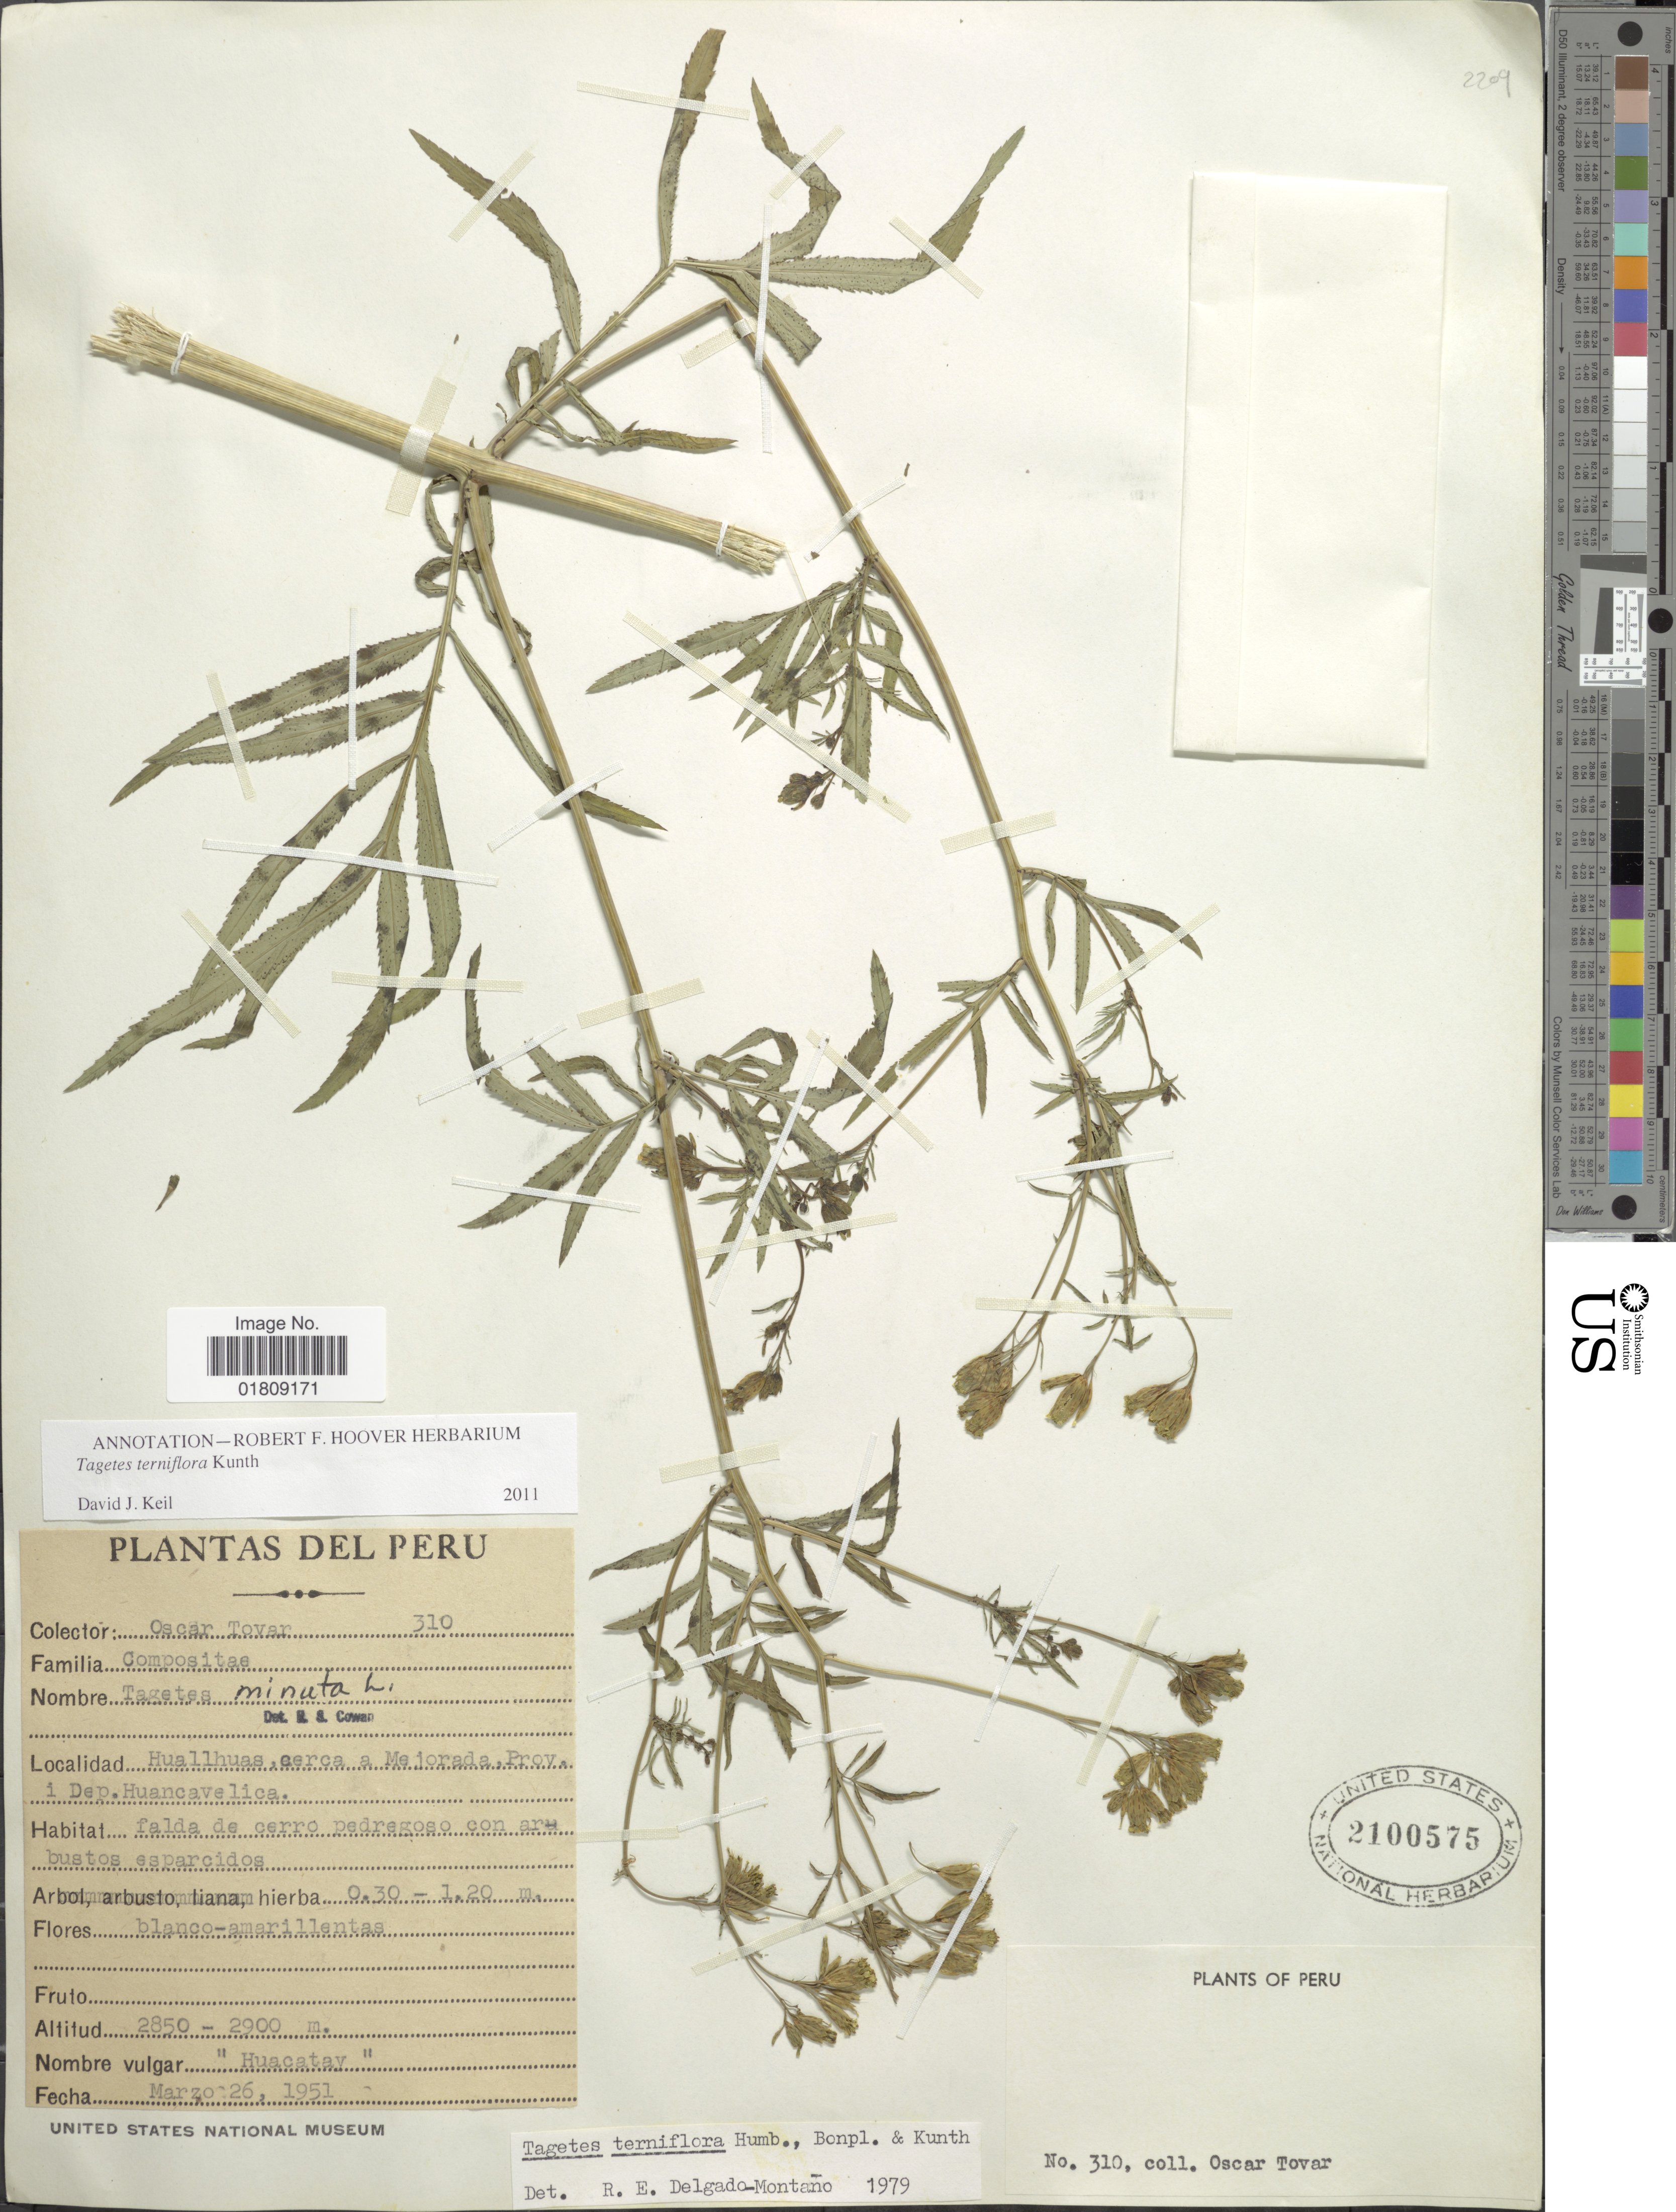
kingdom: Plantae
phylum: Tracheophyta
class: Magnoliopsida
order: Asterales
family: Asteraceae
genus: Tagetes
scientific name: Tagetes terniflora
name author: Kunth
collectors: Ó. Tovar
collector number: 310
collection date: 1951-03-26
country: Peru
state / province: Huancavelica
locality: Huallhuas, cerca a Mejorada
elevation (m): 2850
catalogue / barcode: US 2100575